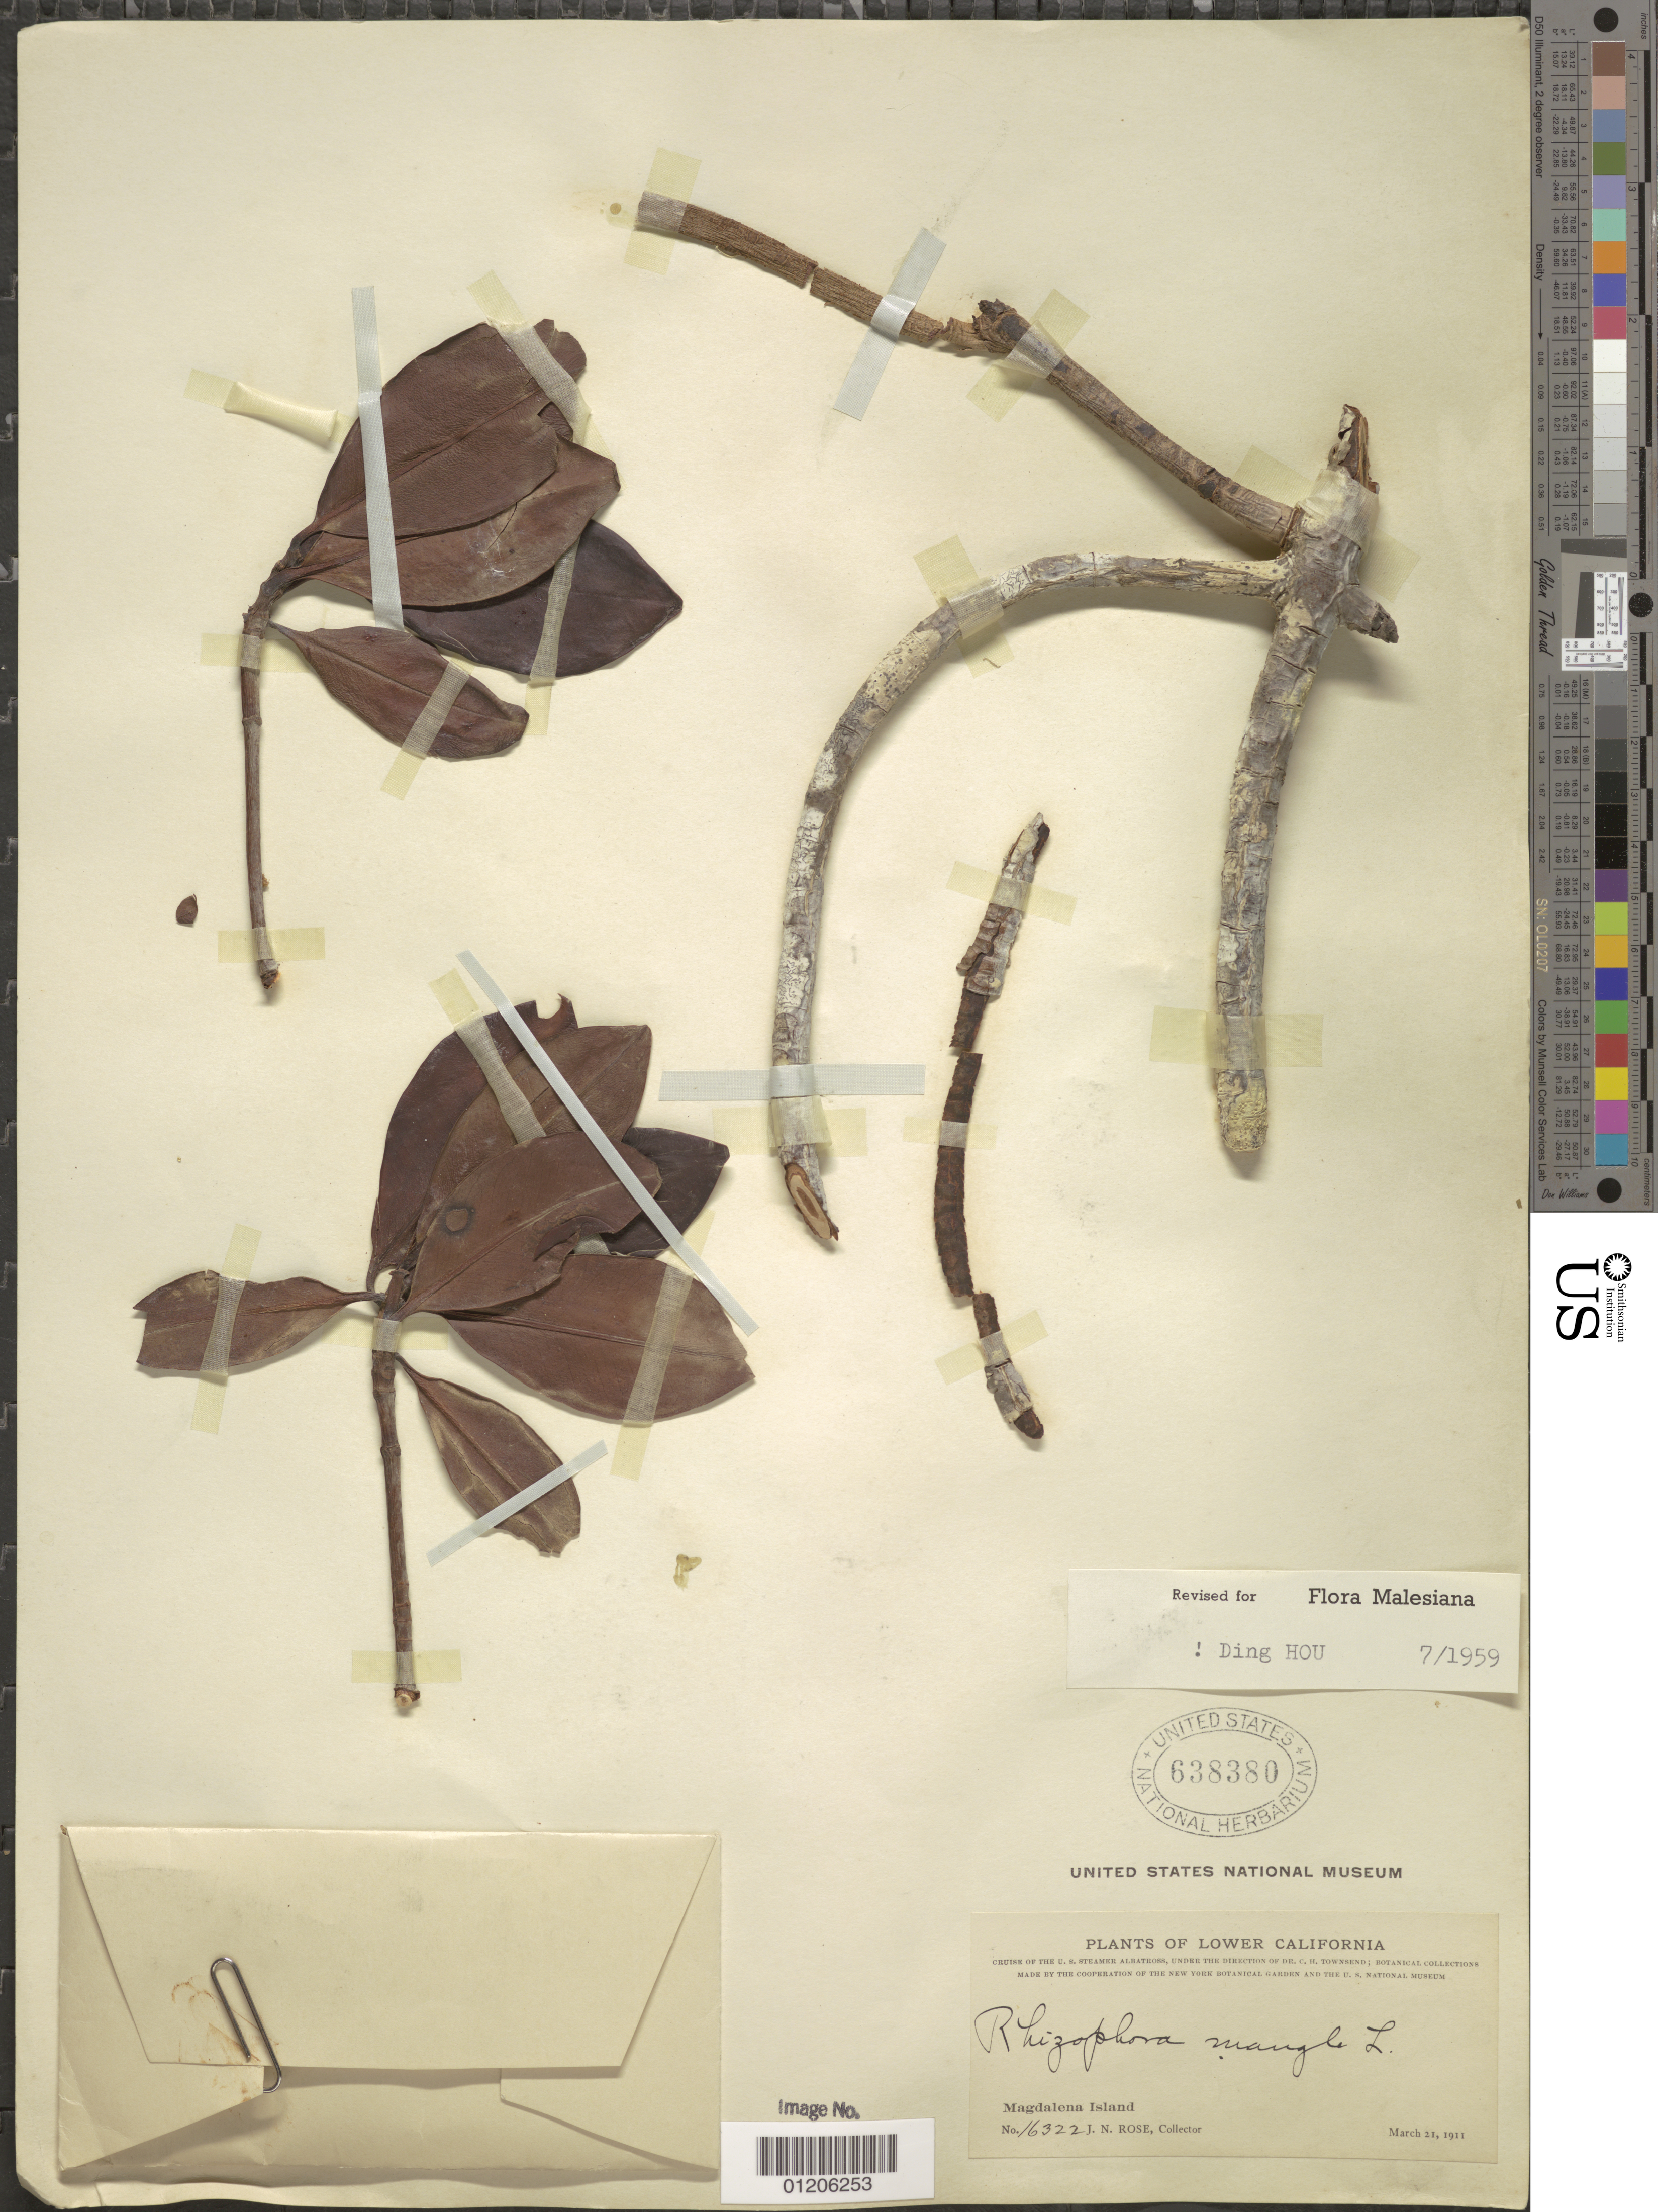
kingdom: Plantae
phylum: Tracheophyta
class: Magnoliopsida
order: Malpighiales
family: Rhizophoraceae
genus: Rhizophora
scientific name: Rhizophora mangle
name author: L.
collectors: J. N. Rose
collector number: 16322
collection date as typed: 21 Mar 1911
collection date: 1911-03-21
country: Mexico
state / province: Baja California Sur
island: Magdalena Island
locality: Magdalena Island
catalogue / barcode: US 638380